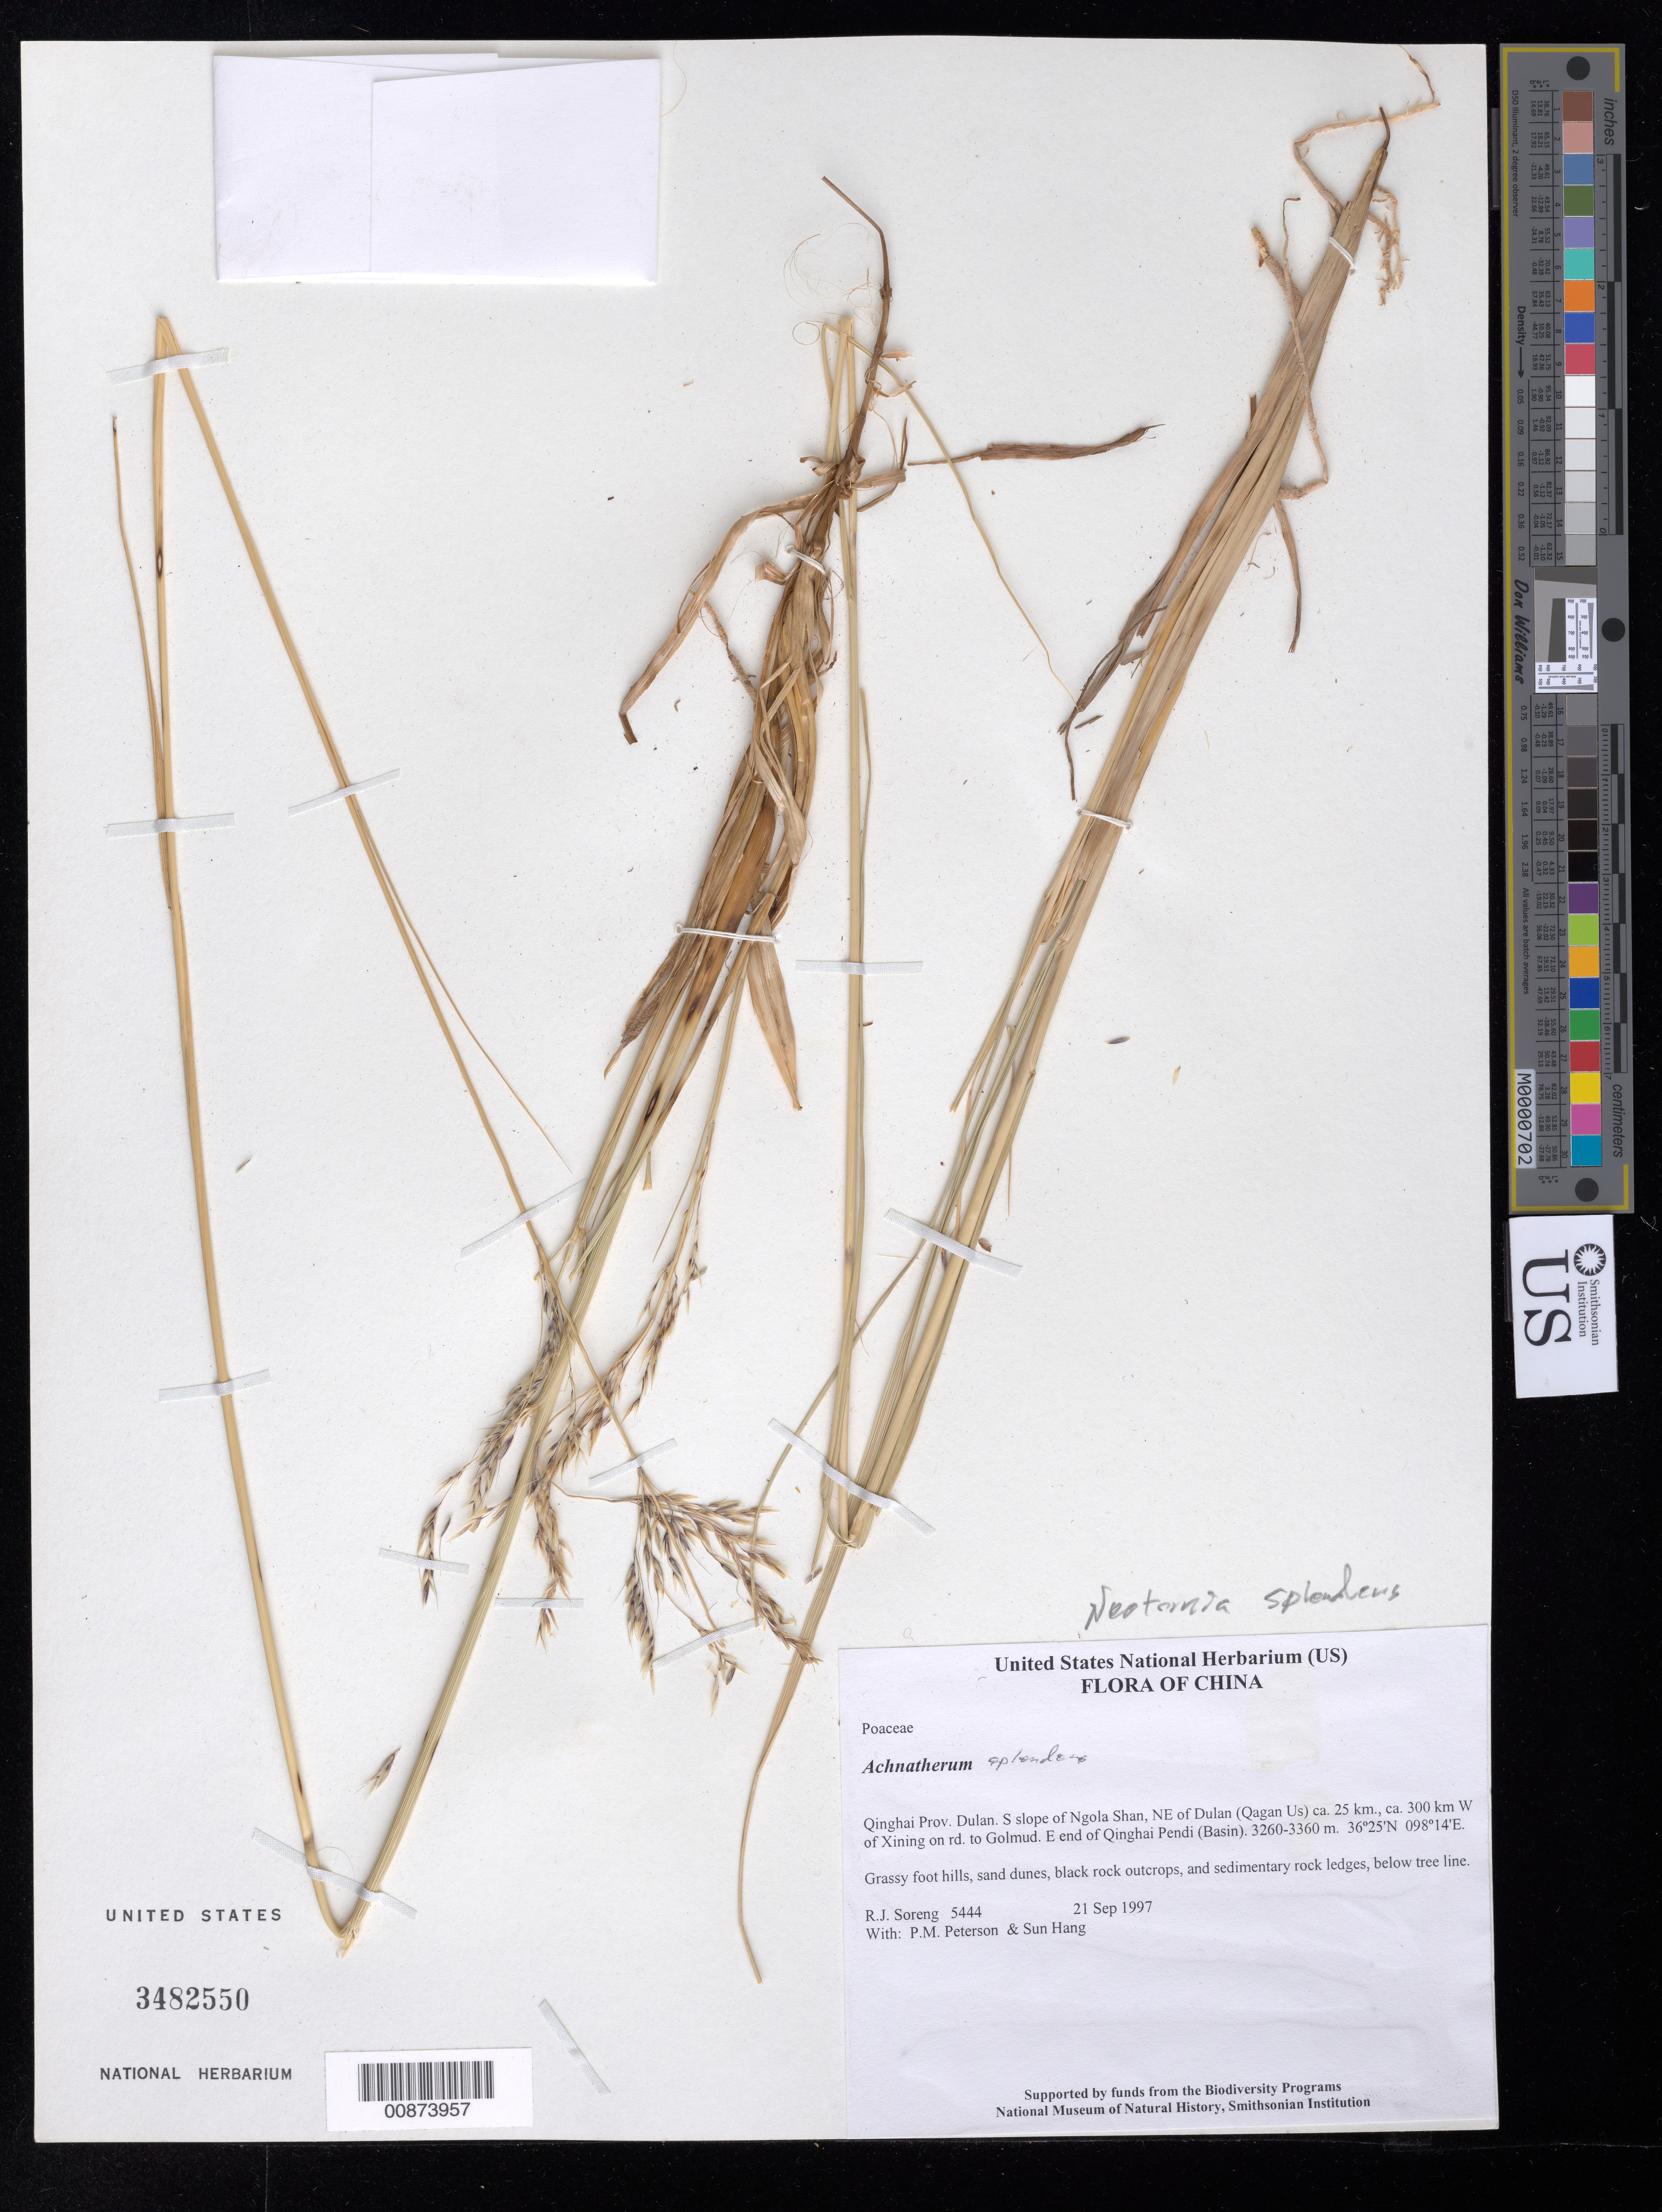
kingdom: Plantae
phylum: Tracheophyta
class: Liliopsida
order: Poales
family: Poaceae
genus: Neotrinia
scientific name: Neotrinia splendens (Trin.) M. Nobis, P.D. Gudkova & A. Nowak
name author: (Trin.)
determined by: Soreng, Robert J., Research Associate (BOT), Smithsonian Institution - National Museum of Natural History (UNITED STATES)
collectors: R. J. Soreng, P. M. Peterson & Sun Hang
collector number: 5444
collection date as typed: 21 Sep 1997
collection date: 1997-09-21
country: China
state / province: Qinghai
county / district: Dulan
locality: S slope of Ngola Shan, NE of Dulan (Qagan Us) ca. 25 km., ca. 300 km W of Xining on rd. to Golmud. E end of Qinghai Pendi (Basin).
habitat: Grassy foot hills, sand dunes, black rock outcrops, and sedimentary rock ledges, below tree line.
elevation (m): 3260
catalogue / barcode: US 3482550